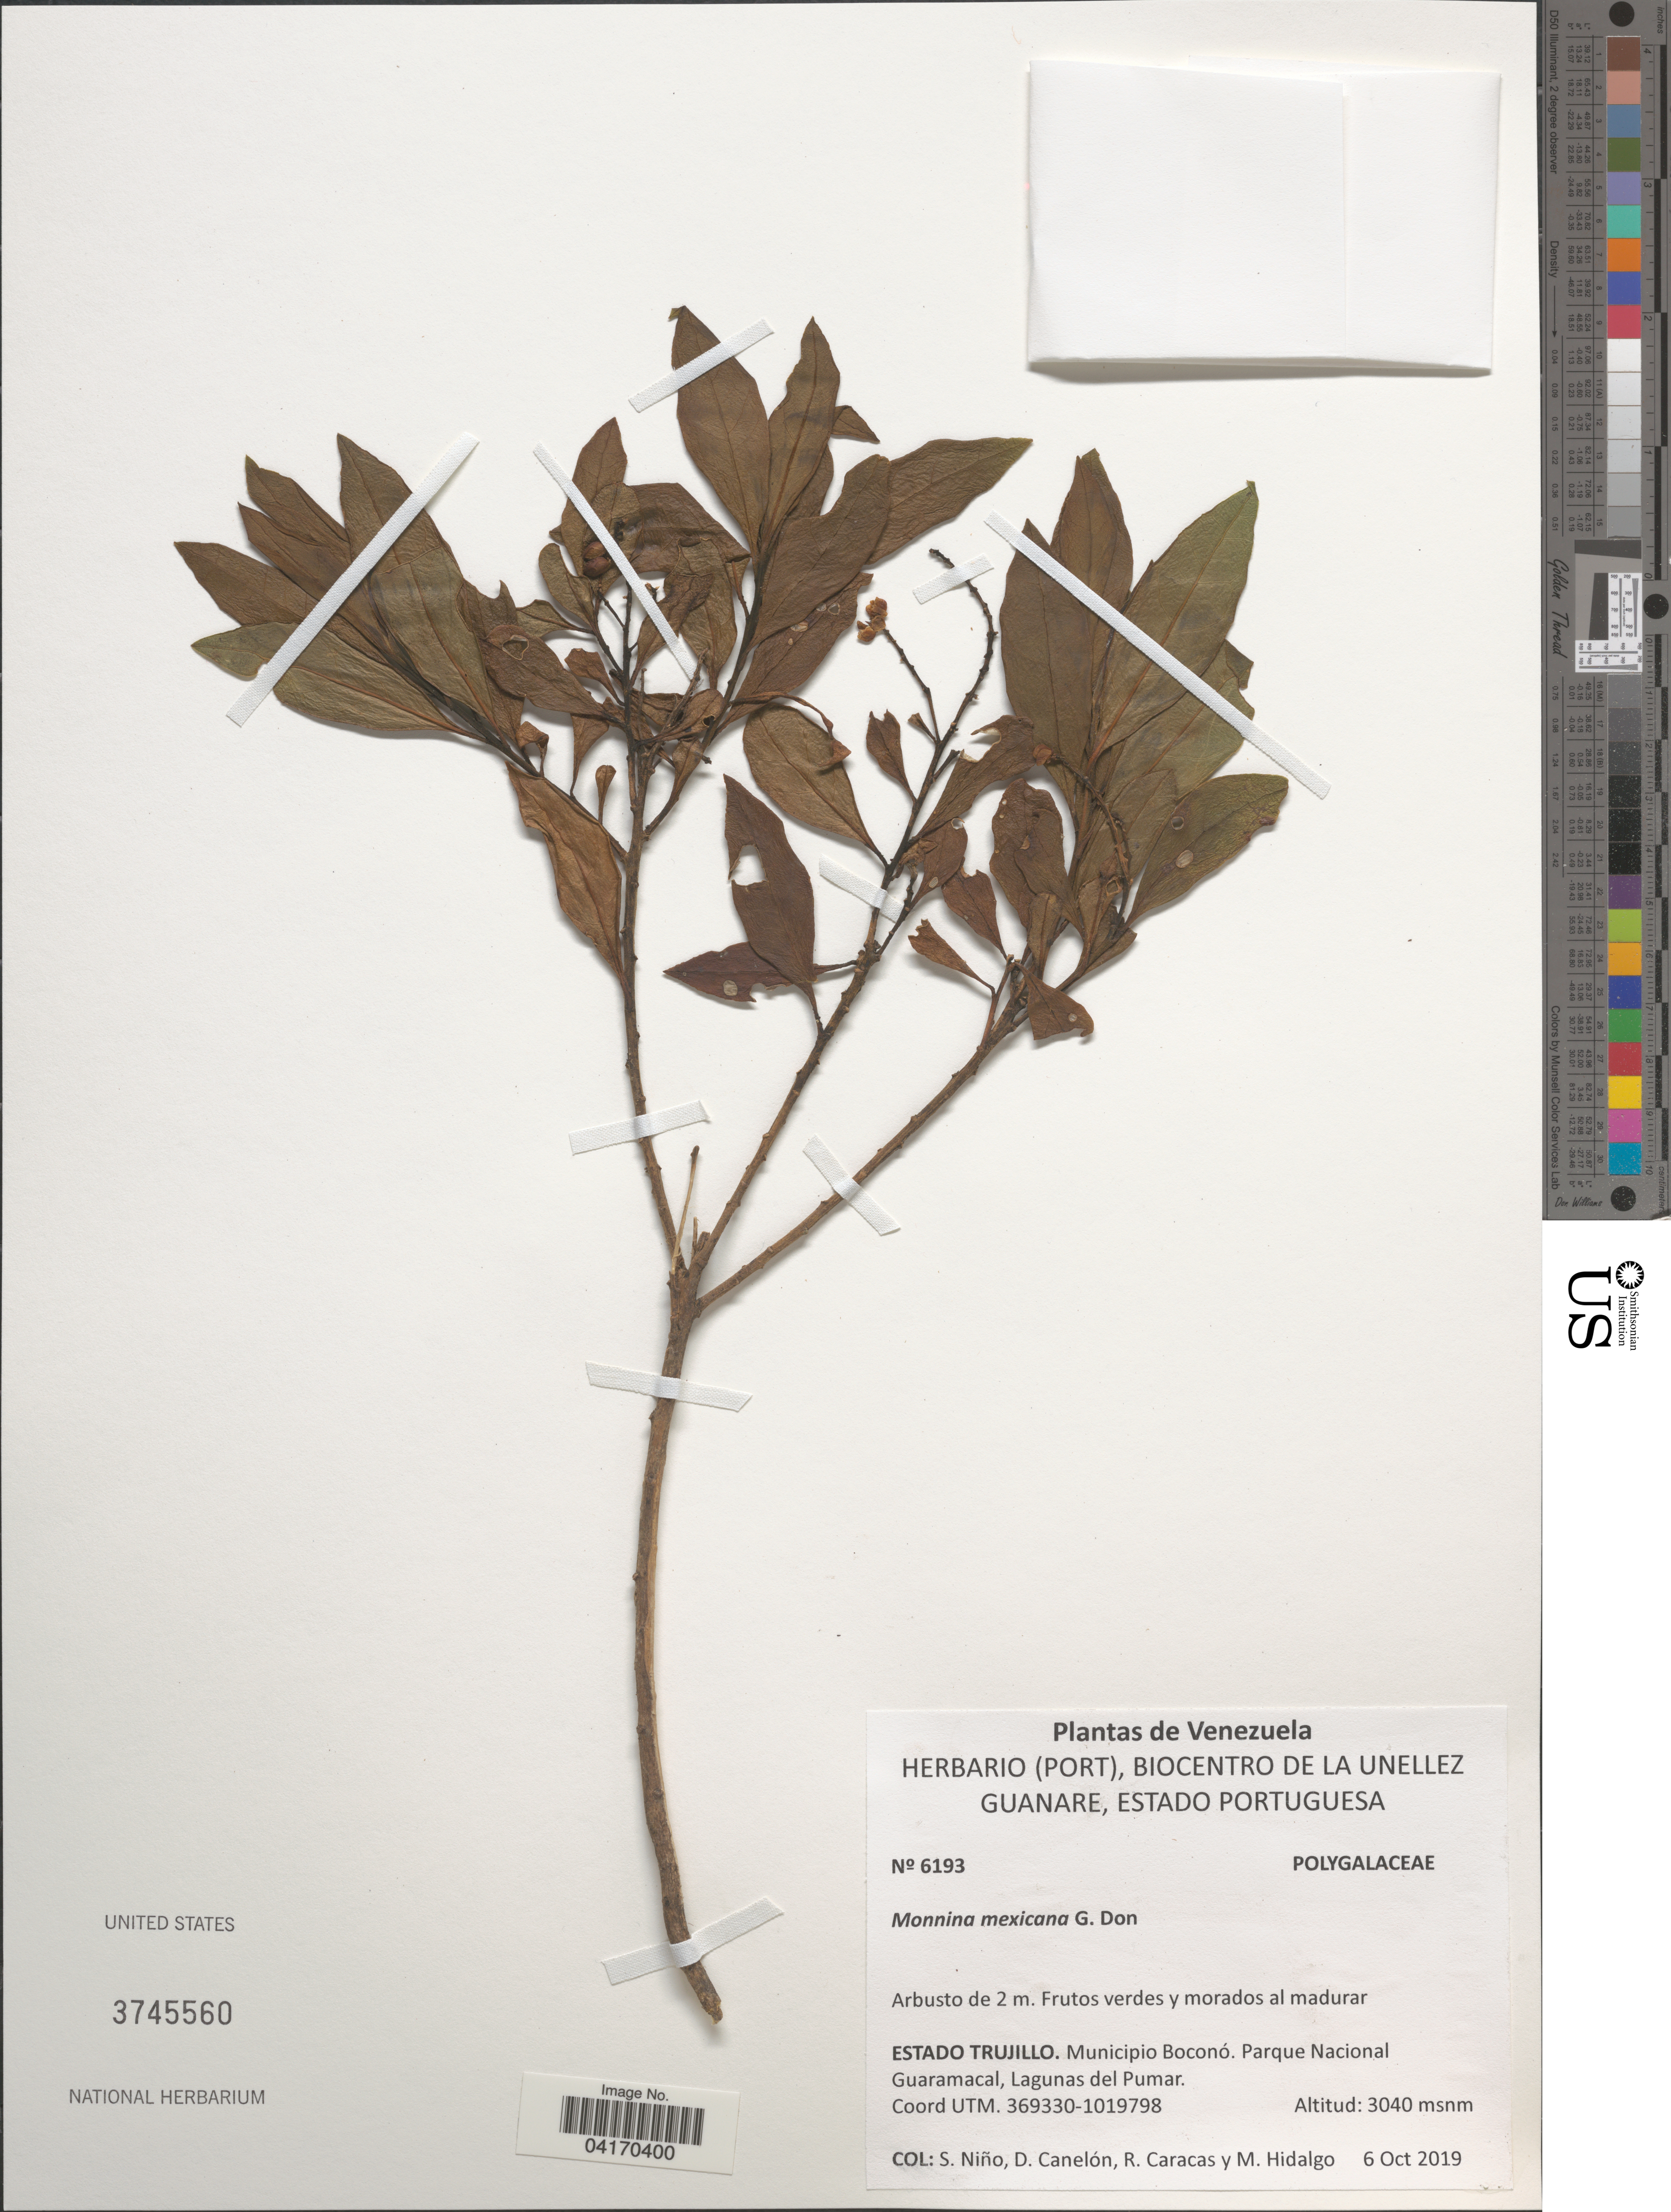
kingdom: Plantae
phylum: Tracheophyta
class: Magnoliopsida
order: Fabales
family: Polygalaceae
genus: Monnina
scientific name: Monnina mexicana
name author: G. Don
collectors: S. M. Niño, D. Canelón, R. Caracas & M. Hidalgo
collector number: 6193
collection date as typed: Transcribed d/m/y: 6/10/2019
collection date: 2019-10-06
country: Venezuela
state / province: Trujillo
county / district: Boconó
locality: Parque Nacional Guaramacal, Lagunas del Pumar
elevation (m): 3040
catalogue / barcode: US 3745560